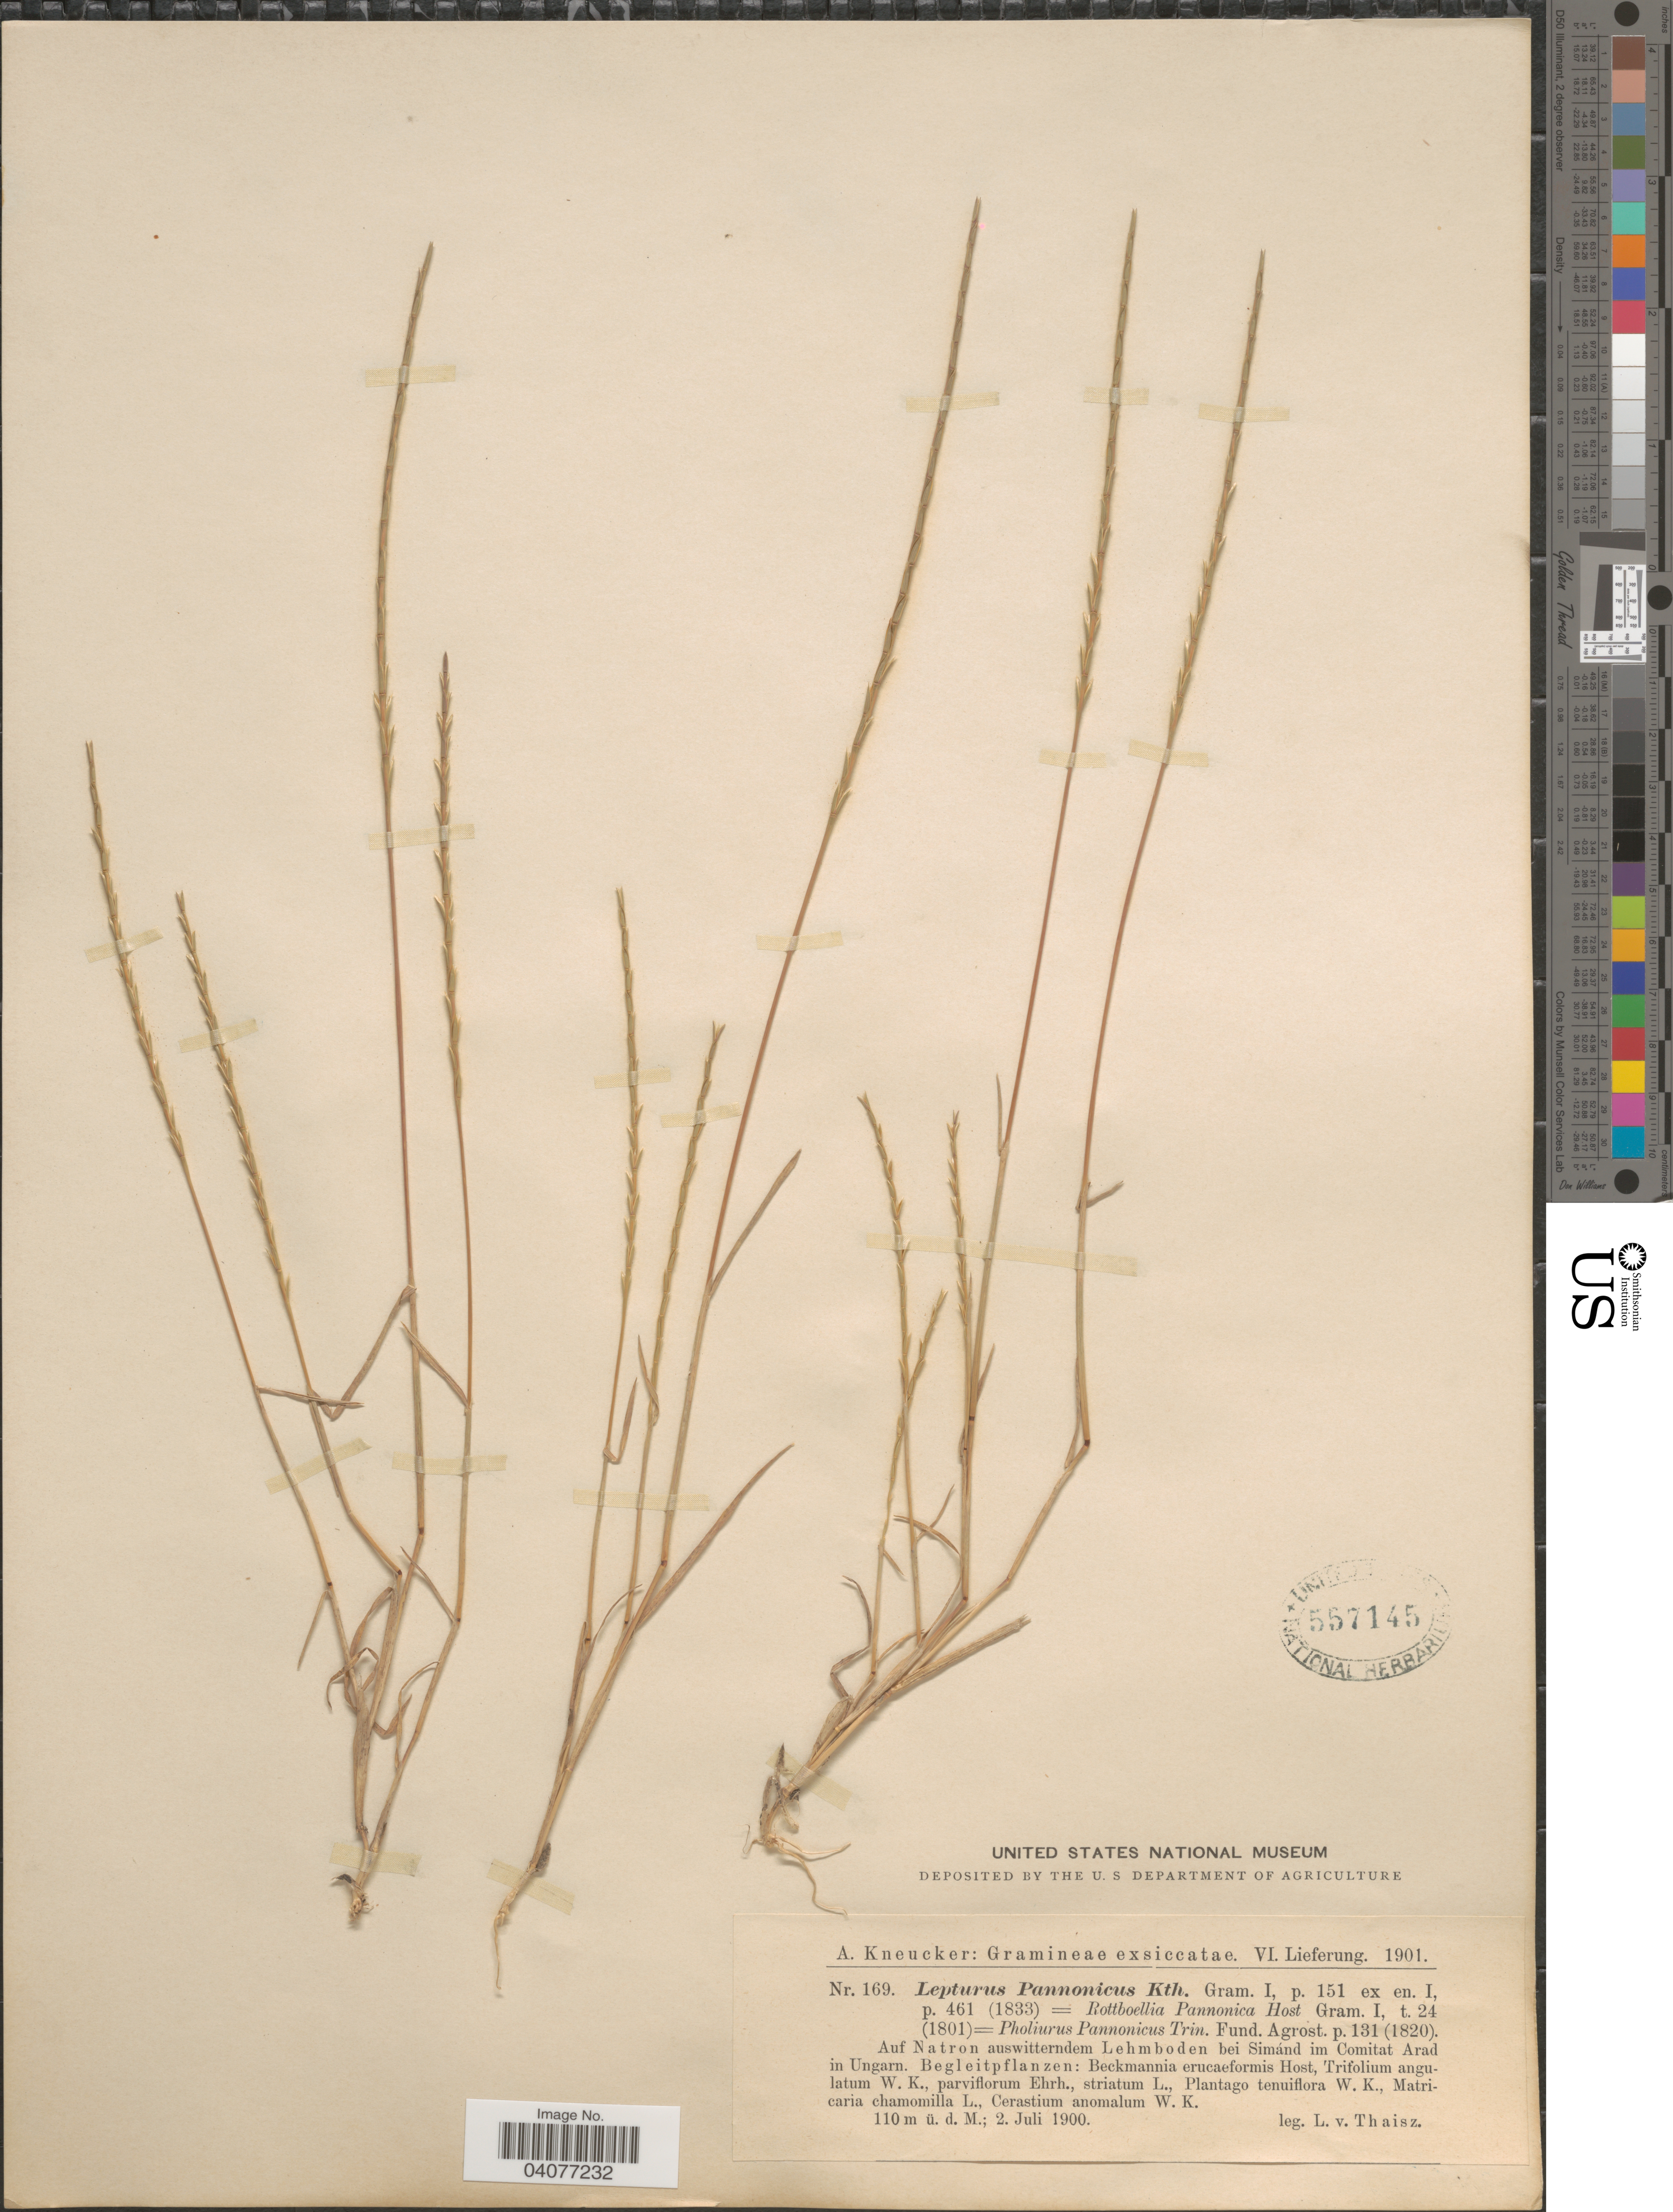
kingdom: Plantae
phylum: Tracheophyta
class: Liliopsida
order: Poales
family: Poaceae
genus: Pholiurus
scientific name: Pholiurus pannonicus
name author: (Host) Trin.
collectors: L. Thaisz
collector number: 169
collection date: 1900-07-02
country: Hungary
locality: Auf Natron auswitterndem Lehmboden bei Simánd im Comitat Arad in Ungarn.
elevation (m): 110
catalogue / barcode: US 557145